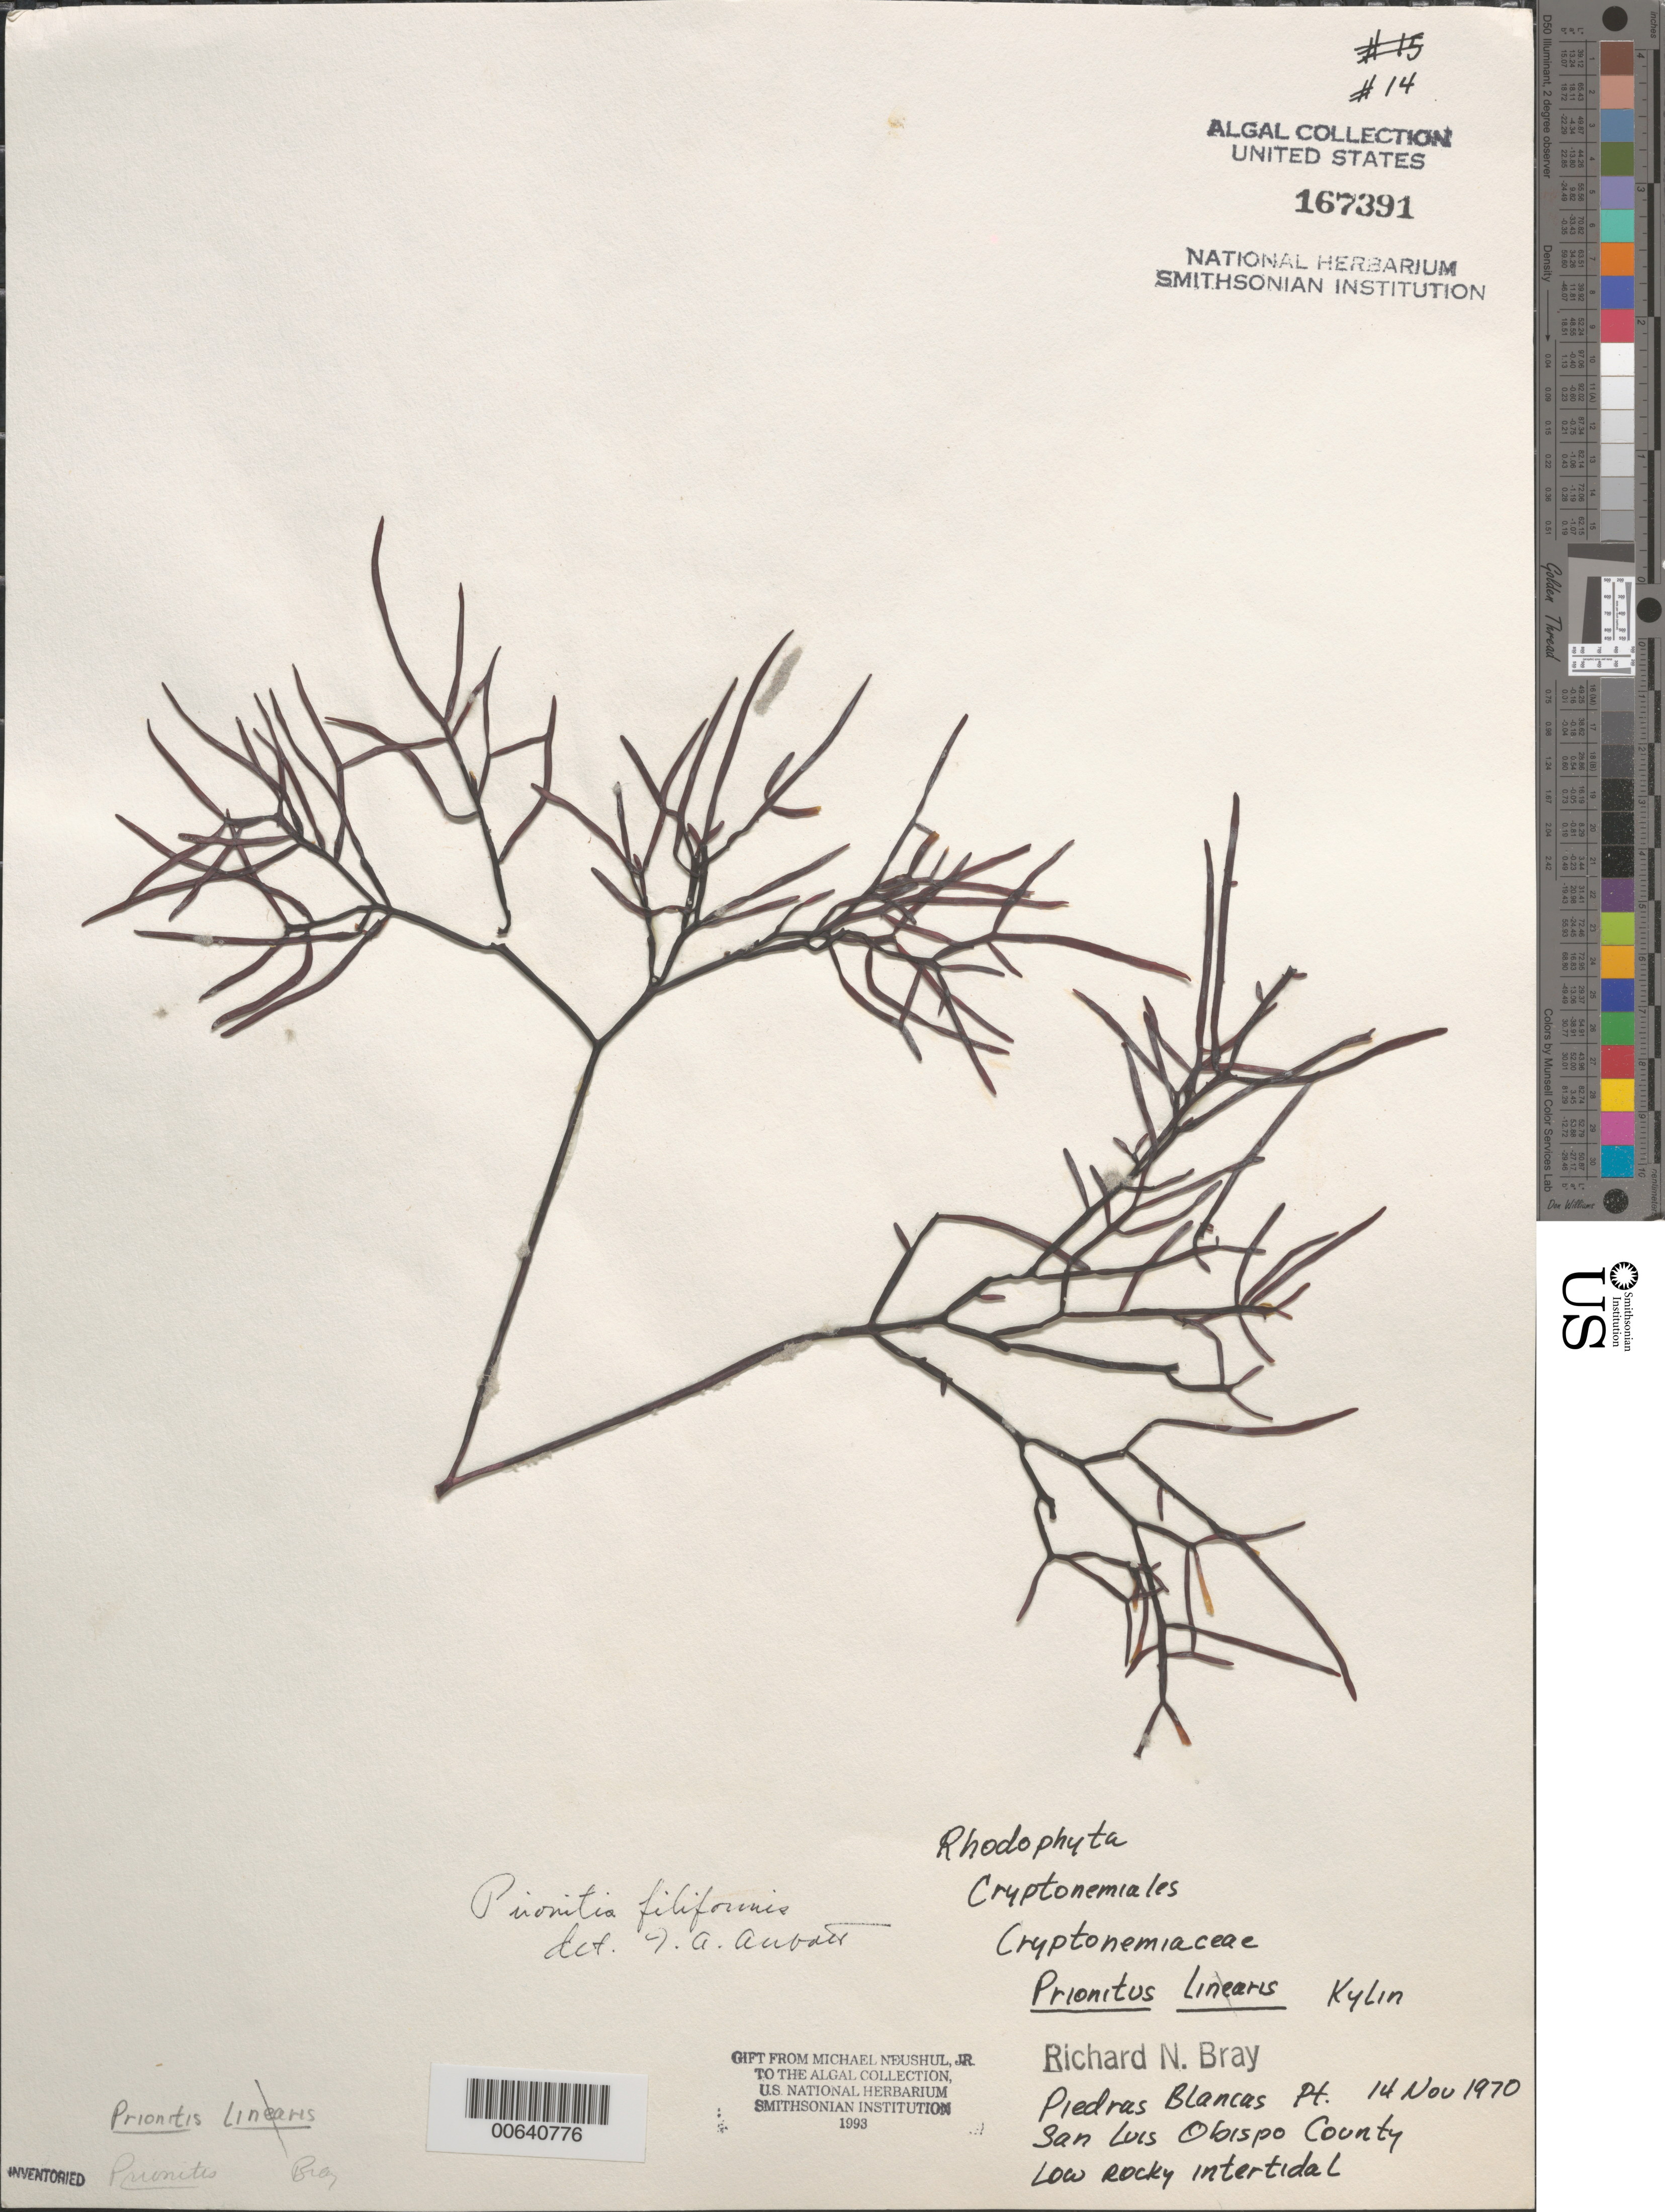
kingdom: Plantae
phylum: Rhodophyta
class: Florideophyceae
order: Halymeniales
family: Halymeniaceae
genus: Prionitis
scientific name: Prionitis filiformis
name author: Kylin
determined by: Abbott, Isabella A.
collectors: R. Bray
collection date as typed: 14 Nov 1970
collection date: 1970-11-14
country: United States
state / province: California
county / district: San Luis Obispo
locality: Piedras Blancas Point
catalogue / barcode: US 167391